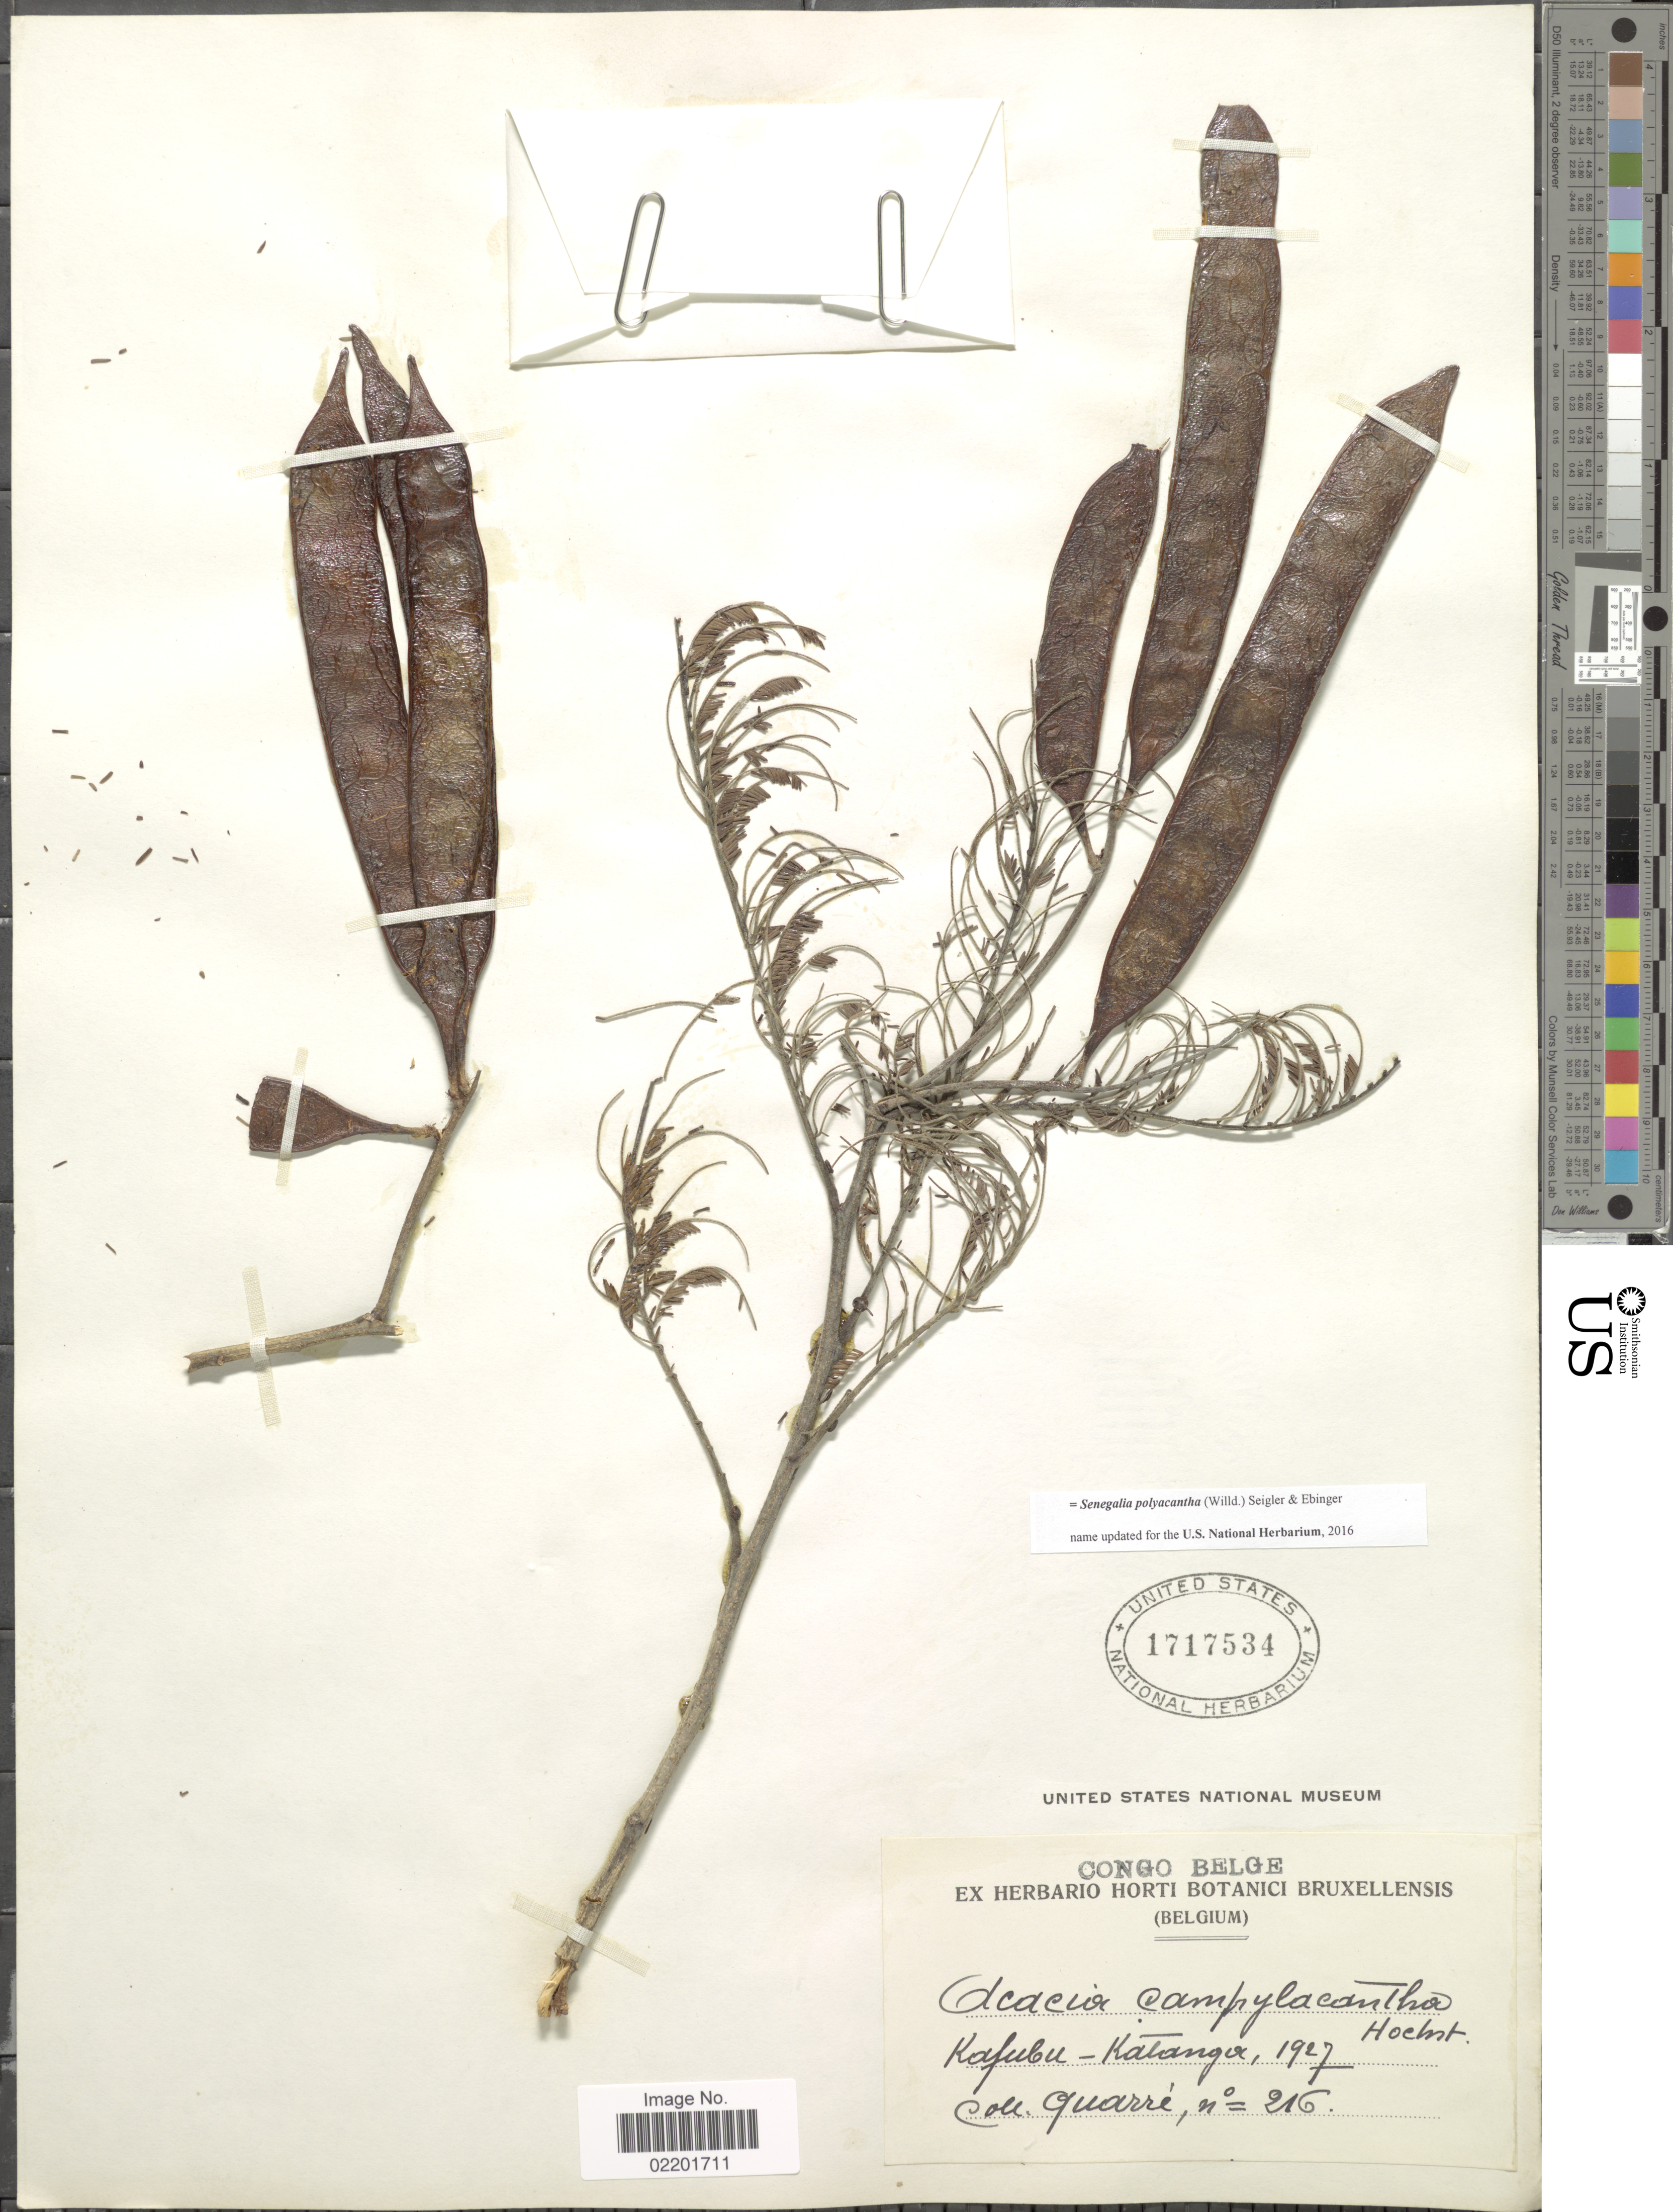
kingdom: Plantae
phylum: Tracheophyta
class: Magnoliopsida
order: Fabales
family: Fabaceae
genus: Senegalia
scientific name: Senegalia polyacantha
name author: (Willd.) Seigler & Ebinger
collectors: -. Quarre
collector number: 216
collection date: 1927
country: Congo, Democratic Republic of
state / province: Haut-Katanga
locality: Congo Belge, Kafubu-Katinga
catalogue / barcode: US 1717534